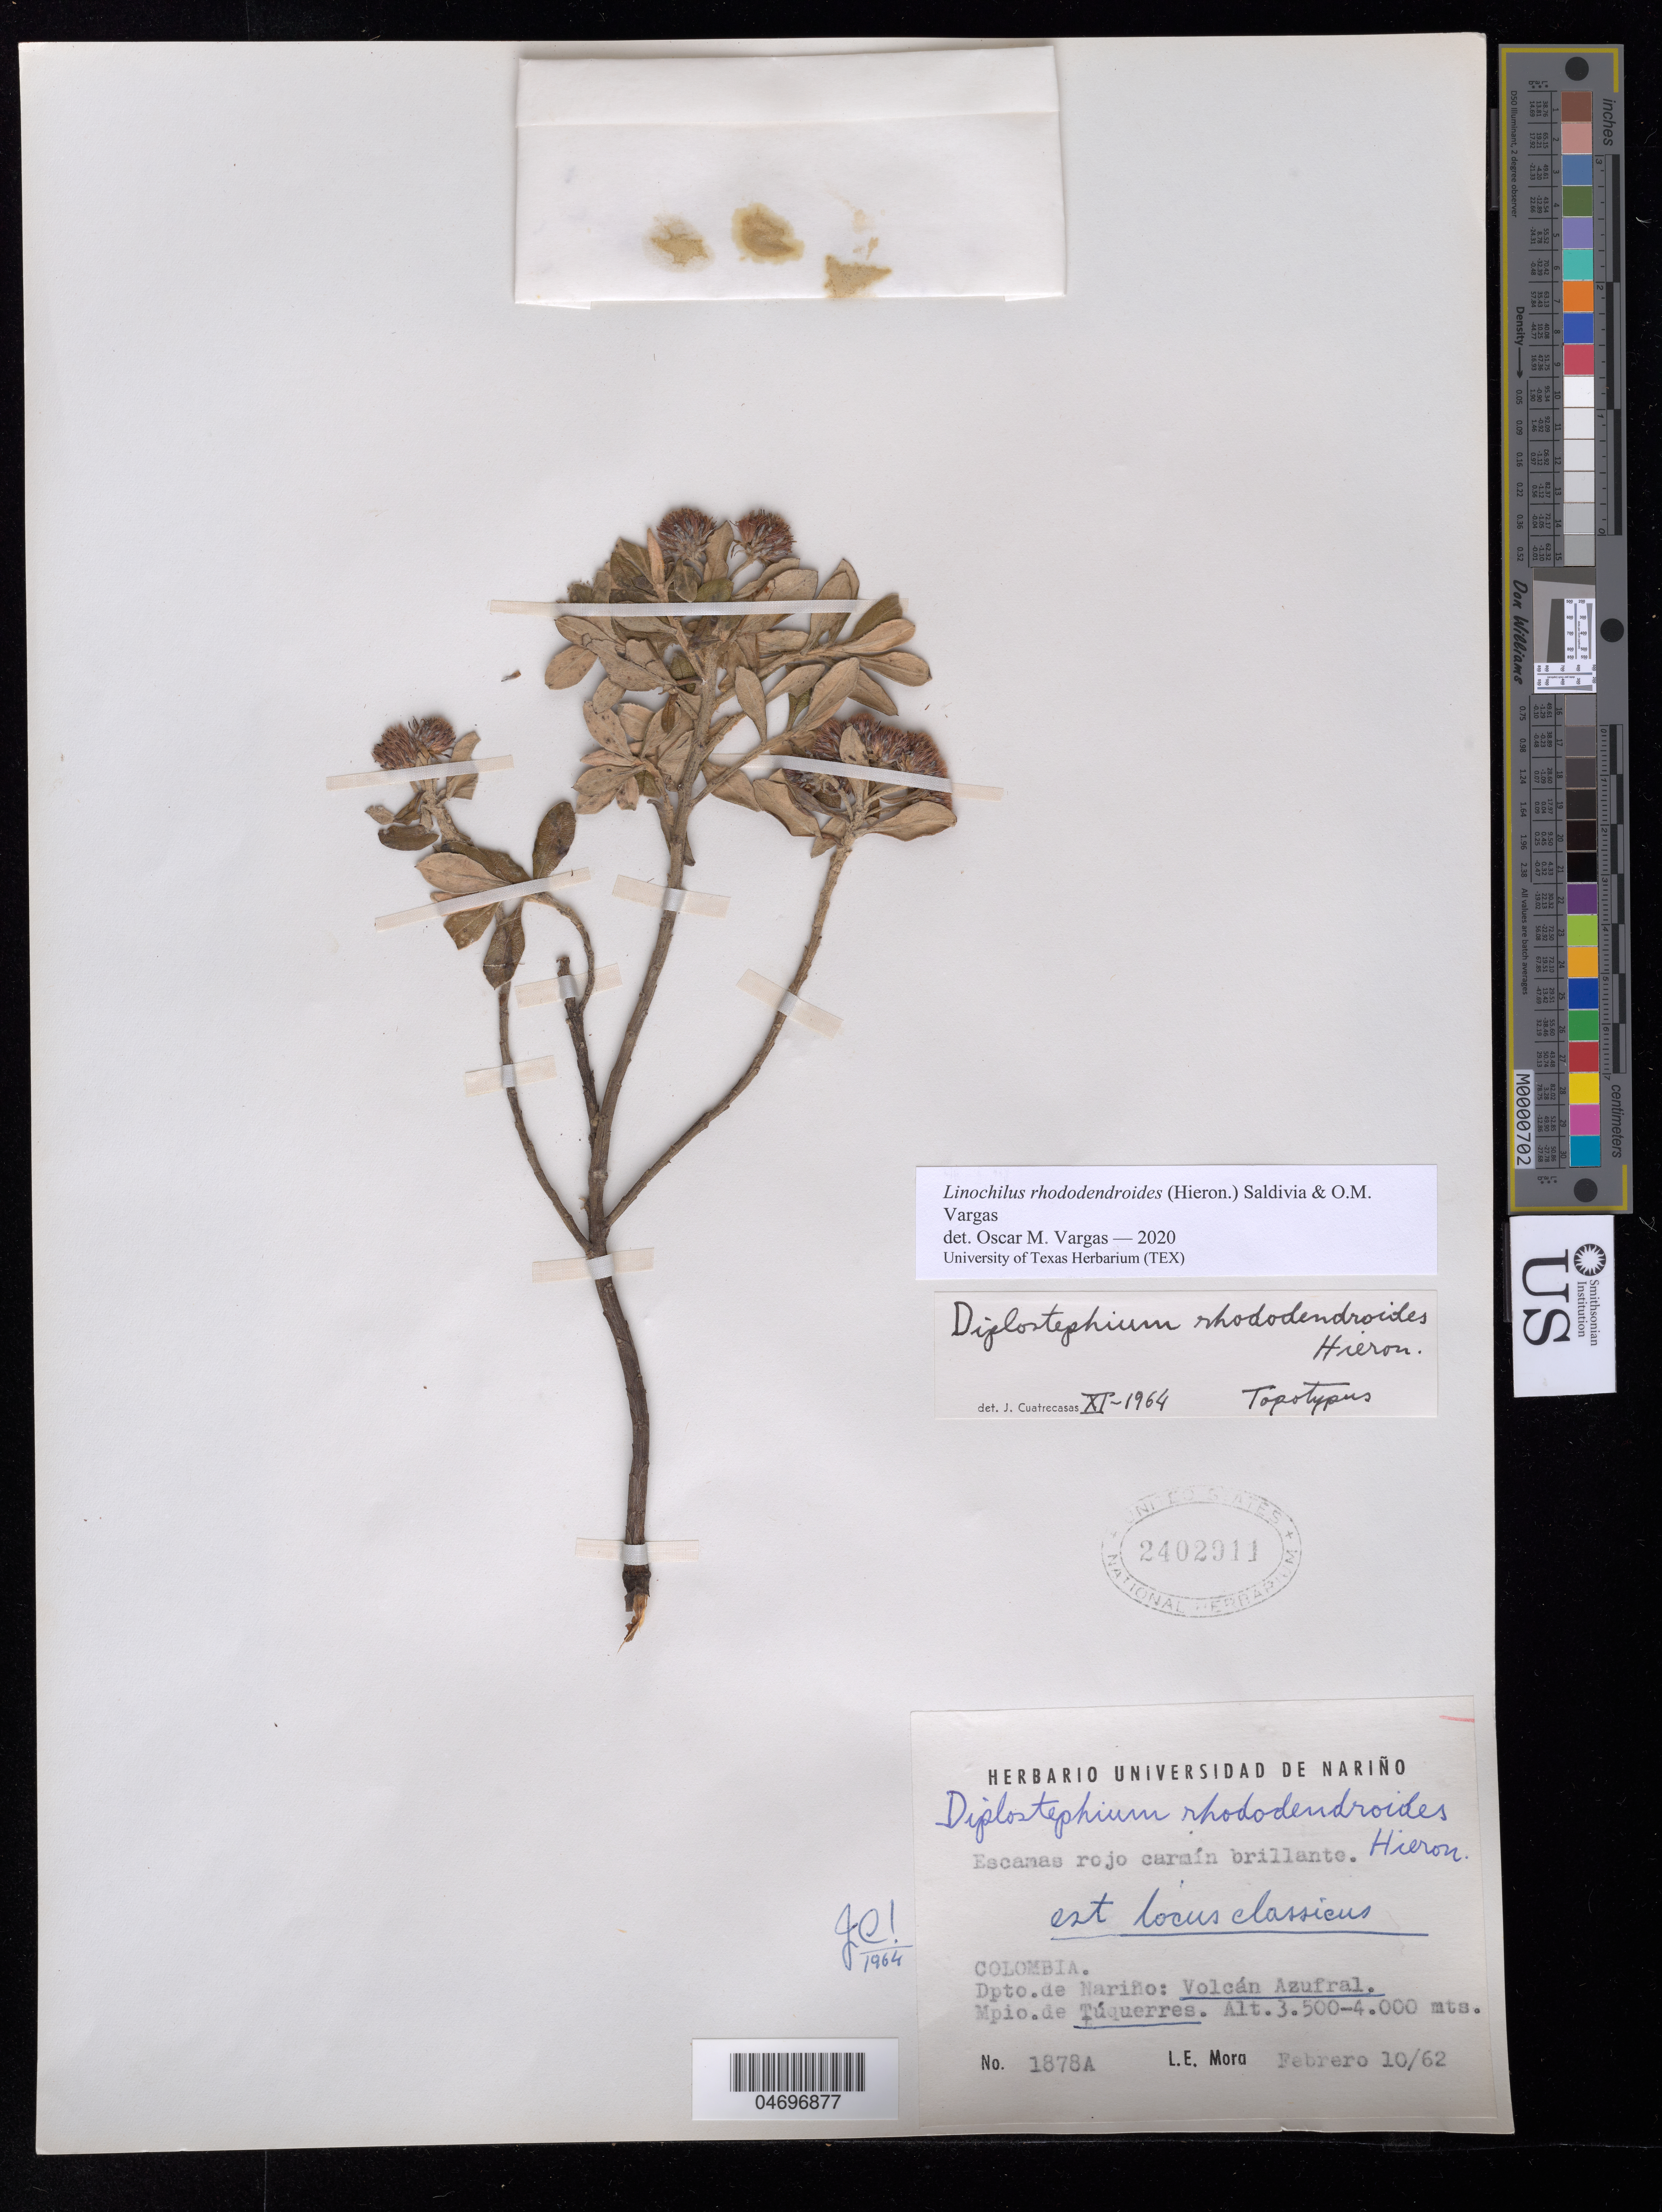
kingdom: Plantae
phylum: Tracheophyta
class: Magnoliopsida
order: Asterales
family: Asteraceae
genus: Linochilus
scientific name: Linochilus rhododendroides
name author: (Hieron.) Saldivia & O.M. Vargas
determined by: Vargas, Oscar M.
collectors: L. Mora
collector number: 1878 A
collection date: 1962-02-10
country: Colombia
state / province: Nariño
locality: Dpto de Nariño: Volcán Azufral, Mpio. de Túquerres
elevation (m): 3500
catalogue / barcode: US 2402911